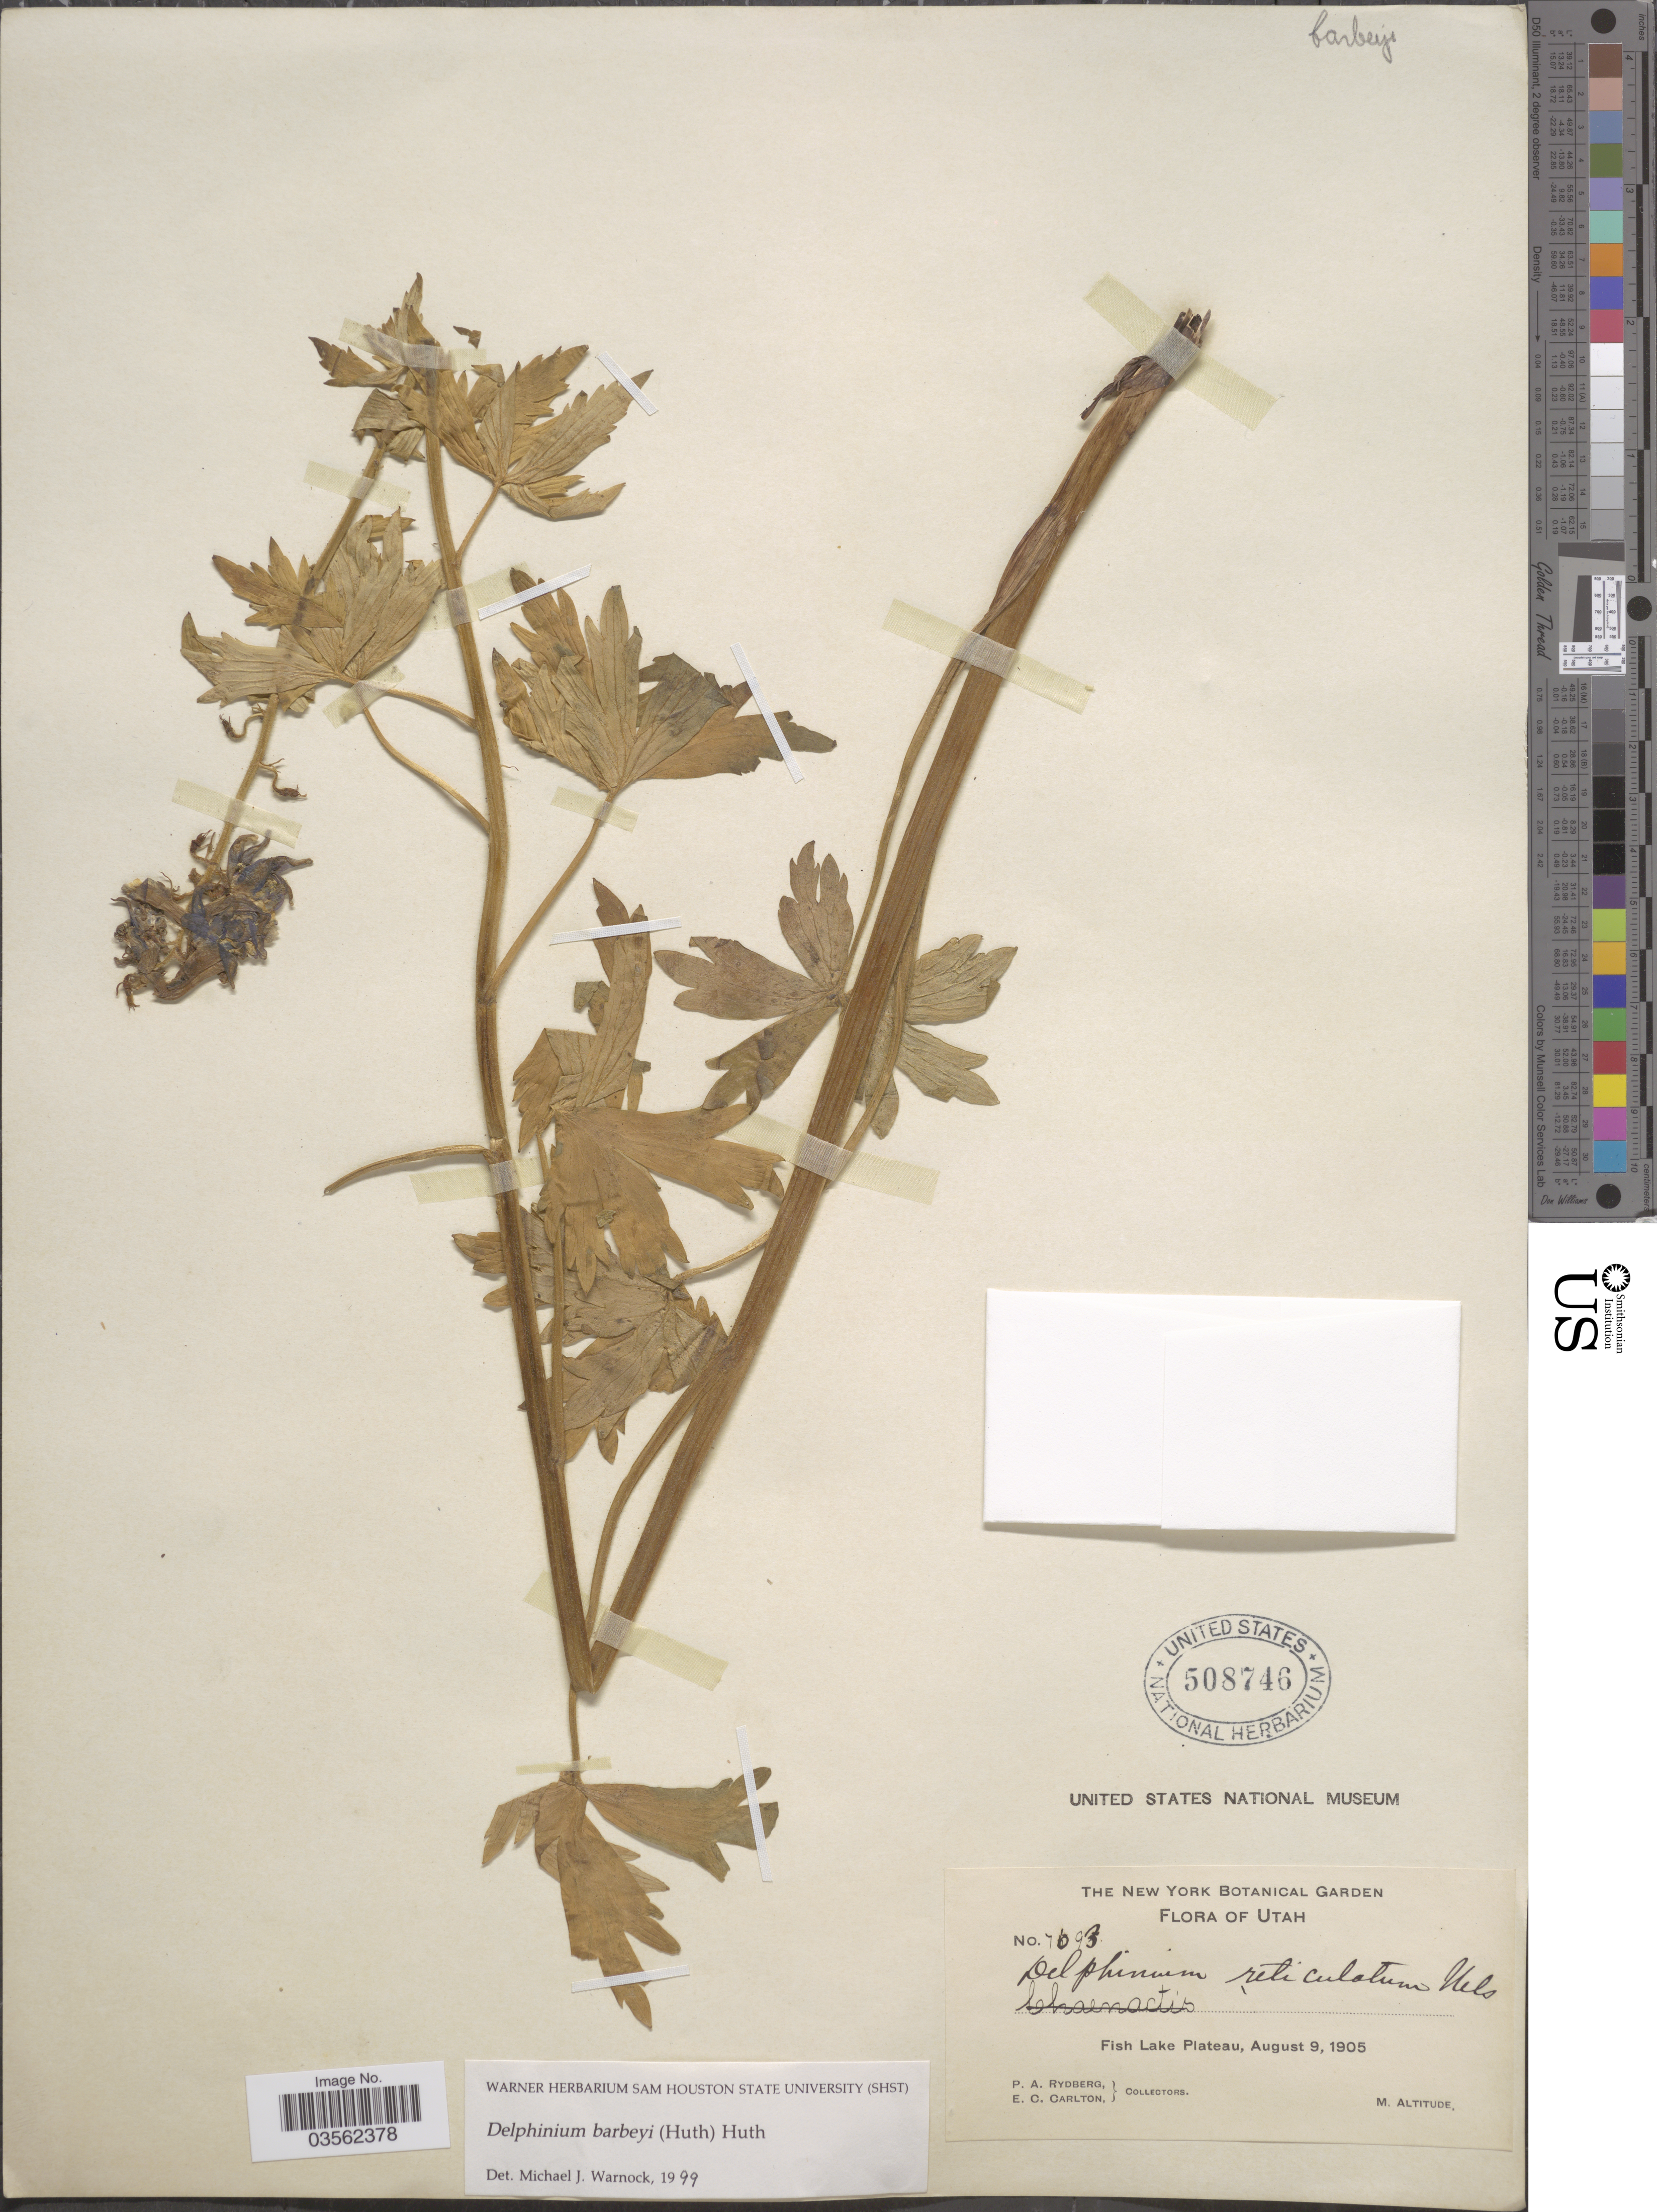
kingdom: Plantae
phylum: Tracheophyta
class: Magnoliopsida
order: Ranunculales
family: Ranunculaceae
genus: Delphinium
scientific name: Delphinium barbeyi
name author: (Huth) Huth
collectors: P. A. Rydberg & E. Carlton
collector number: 7693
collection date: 1905-08-09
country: United States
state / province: Utah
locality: Fish Lake Plateau.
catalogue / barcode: US 508746